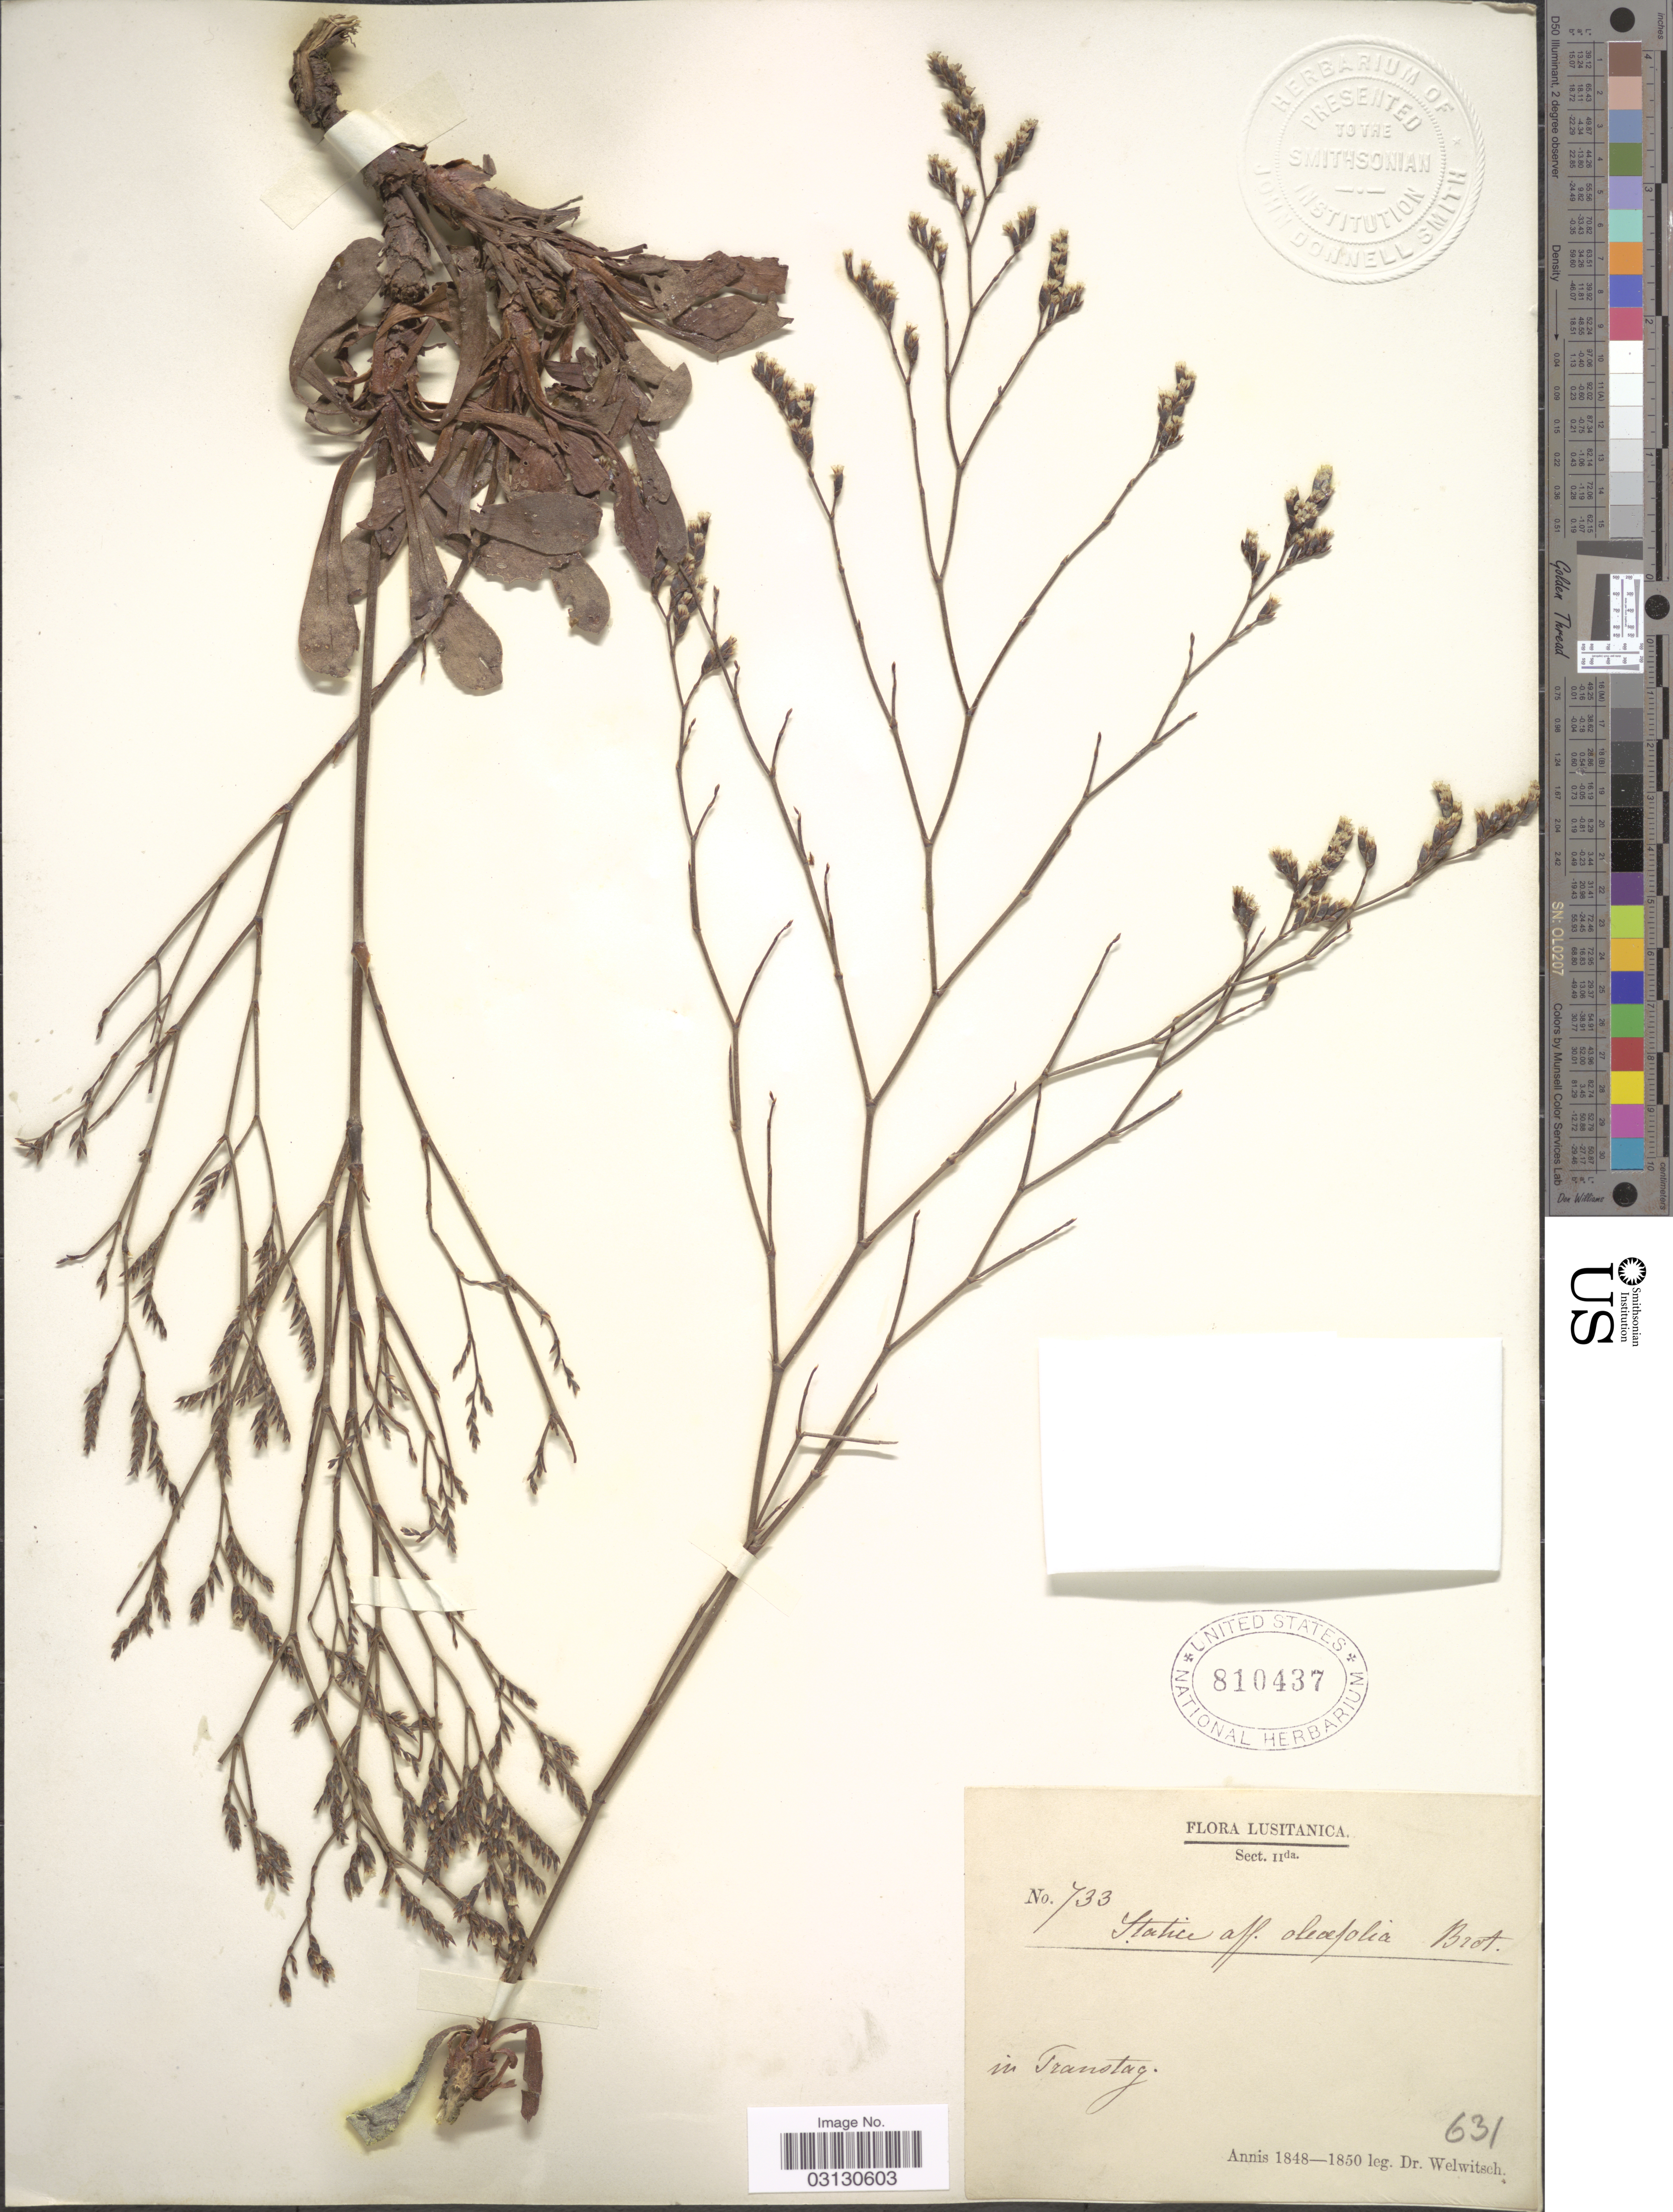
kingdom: Plantae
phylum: Tracheophyta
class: Magnoliopsida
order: Caryophyllales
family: Plumbaginaceae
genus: Limonium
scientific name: Limonium sp.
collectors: -. Welwitsch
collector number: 733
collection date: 1848/1850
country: Portugal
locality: Luisitanica. In Transtag.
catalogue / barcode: US 810437